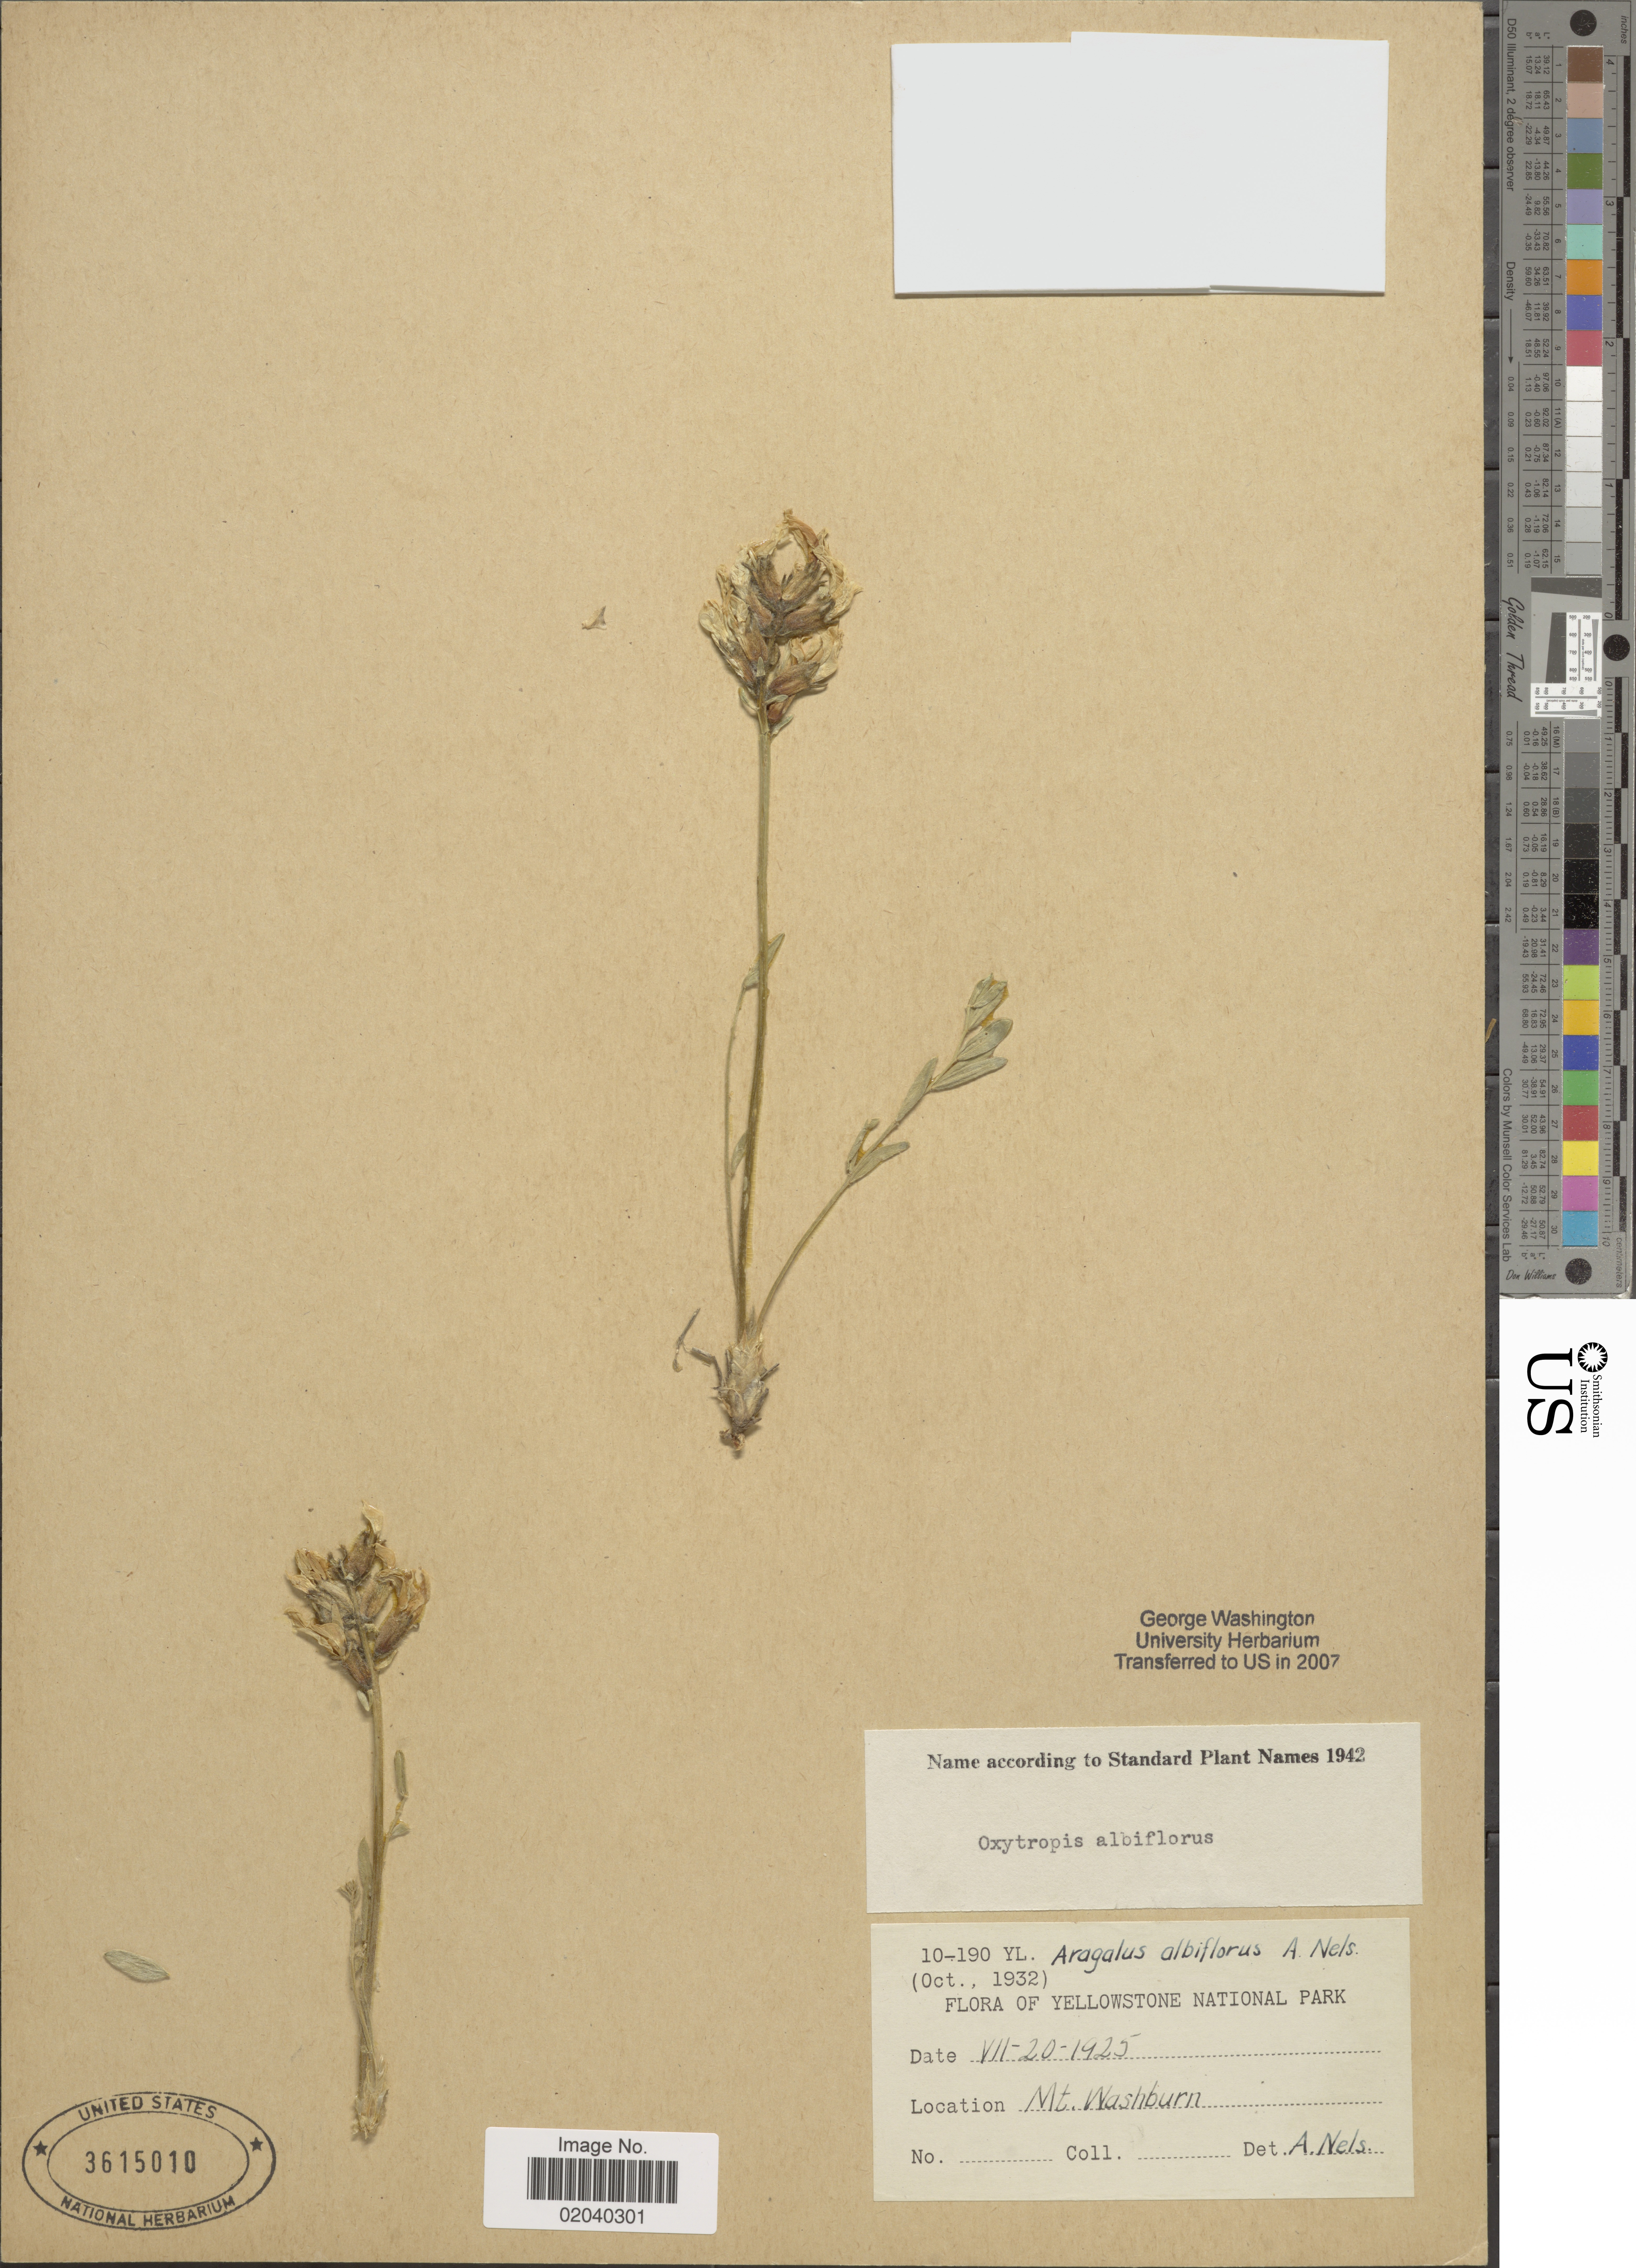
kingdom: Plantae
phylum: Tracheophyta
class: Magnoliopsida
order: Fabales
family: Fabaceae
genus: Oxytropis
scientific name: Oxytropis sericea var. sericea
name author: Nutt.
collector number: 10-190YL?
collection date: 1925-07-20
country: United States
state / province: Wyoming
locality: Yellowstone National Park. Mt. Washburn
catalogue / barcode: US 3615010